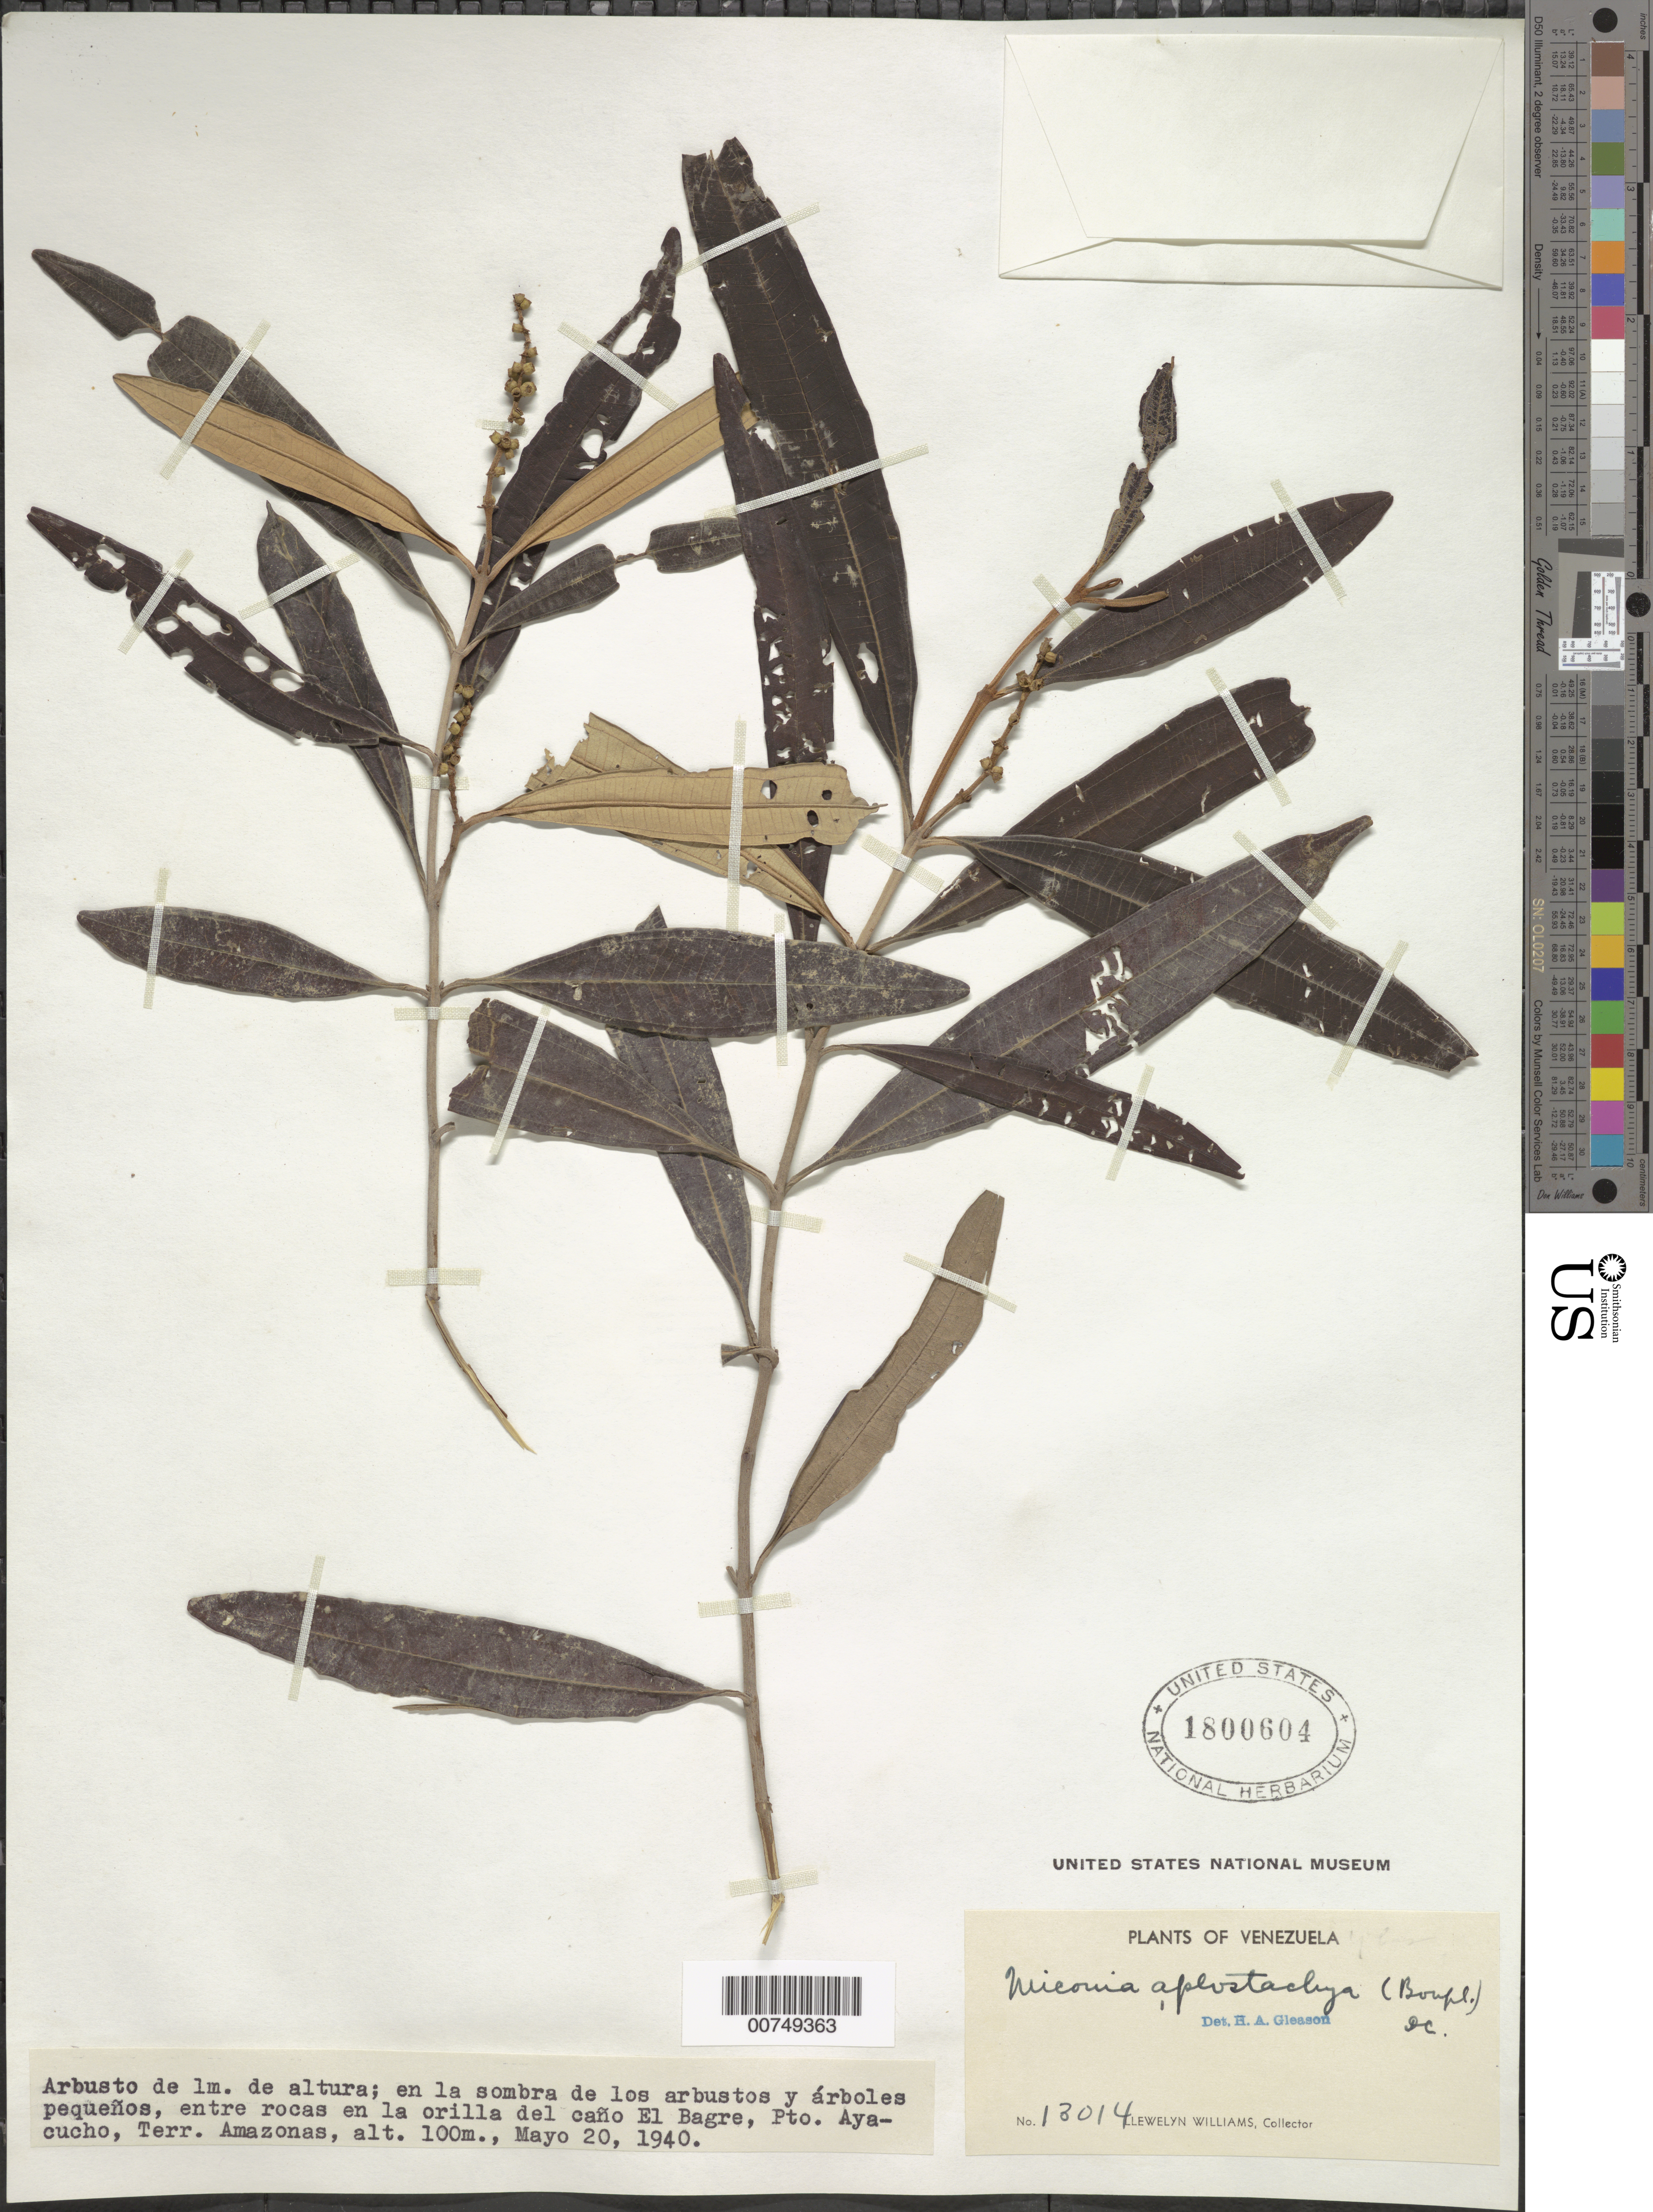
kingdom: Plantae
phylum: Tracheophyta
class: Magnoliopsida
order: Myrtales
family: Melastomataceae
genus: Miconia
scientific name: Miconia aplostachya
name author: (Bonpl.) DC.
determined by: Gleason, H. A.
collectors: Ll. Williams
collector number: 13014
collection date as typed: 20-May-40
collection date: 1940-05-20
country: Venezuela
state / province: Amazonas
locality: Puerto Ayacucho, Caño El Bagre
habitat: Sombra de los arbustos y arboles pequenos, entre rocas en la orilla del cano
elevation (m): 100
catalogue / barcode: US 1800604